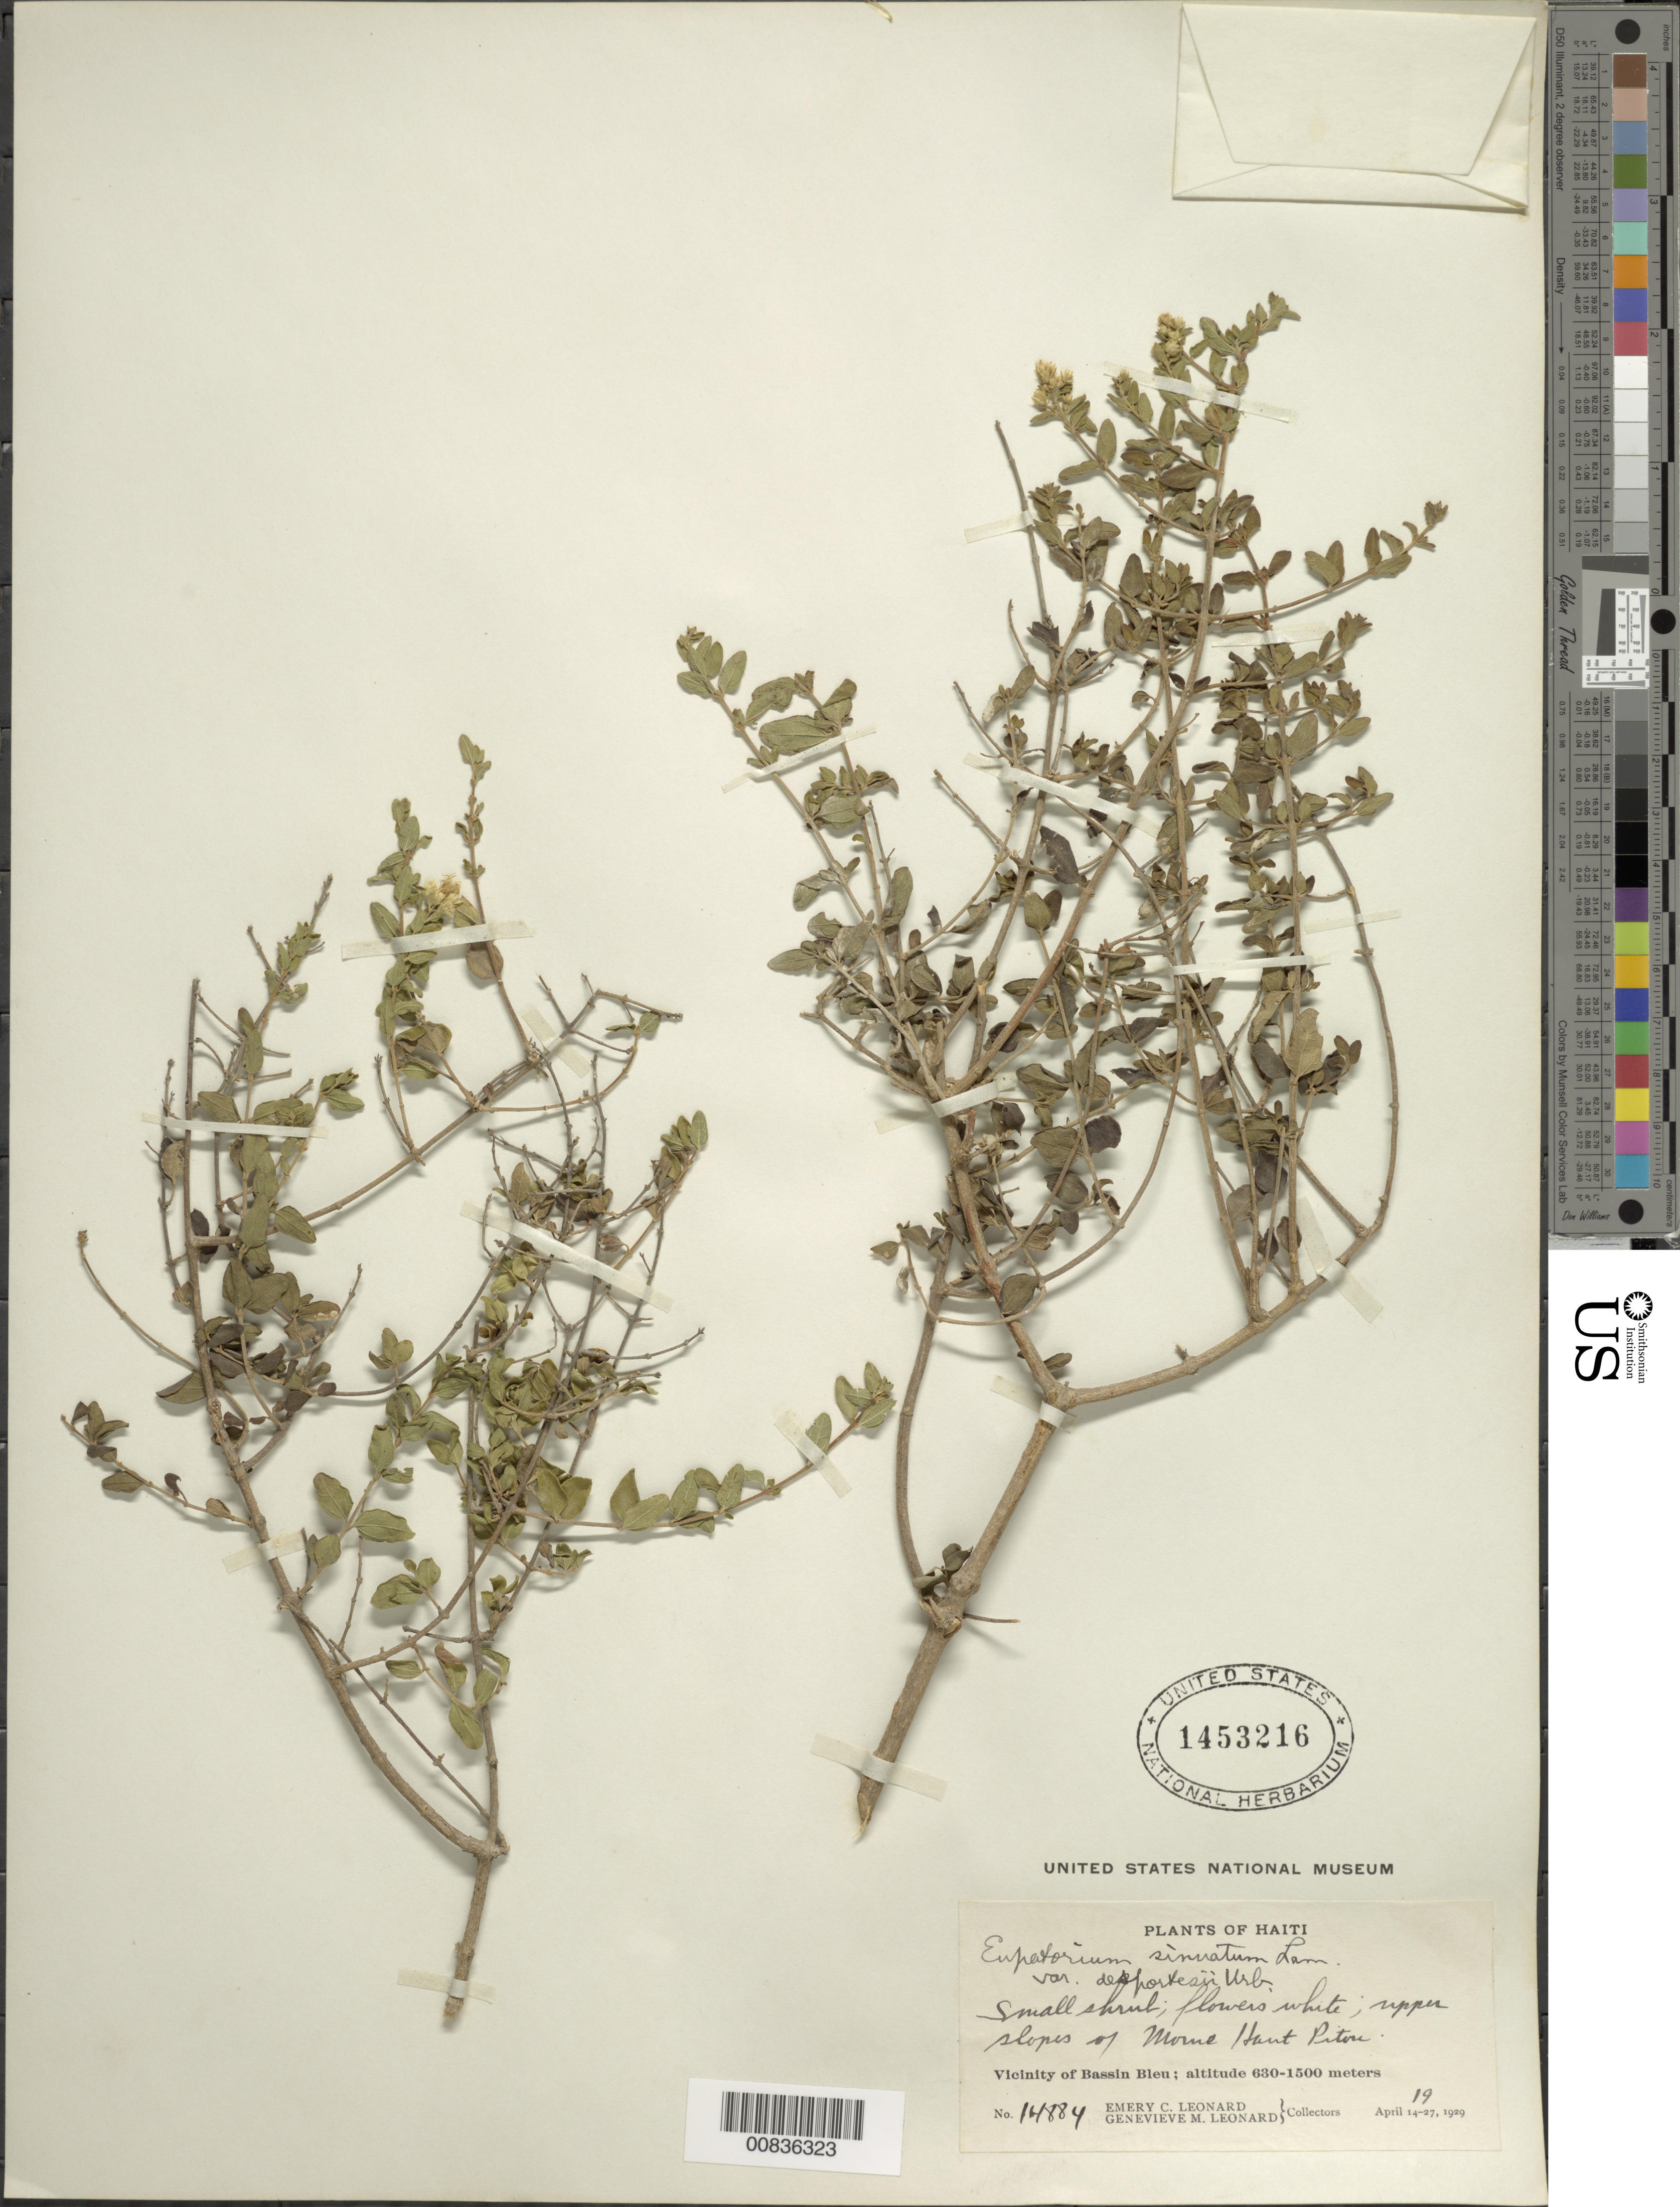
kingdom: Plantae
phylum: Tracheophyta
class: Magnoliopsida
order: Asterales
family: Asteraceae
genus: Chromolaena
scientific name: Chromolaena sinuata var. desportesii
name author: Urb.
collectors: E. C. Leonard & G. M. Leonard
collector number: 14884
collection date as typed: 19 Apr 1929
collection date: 1929-04-19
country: Haiti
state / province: Nord-Ouest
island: Hispaniola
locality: Vicinity of Bassin Bleu, upper slopes of Morne Haut Piton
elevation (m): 630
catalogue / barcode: US 1453216